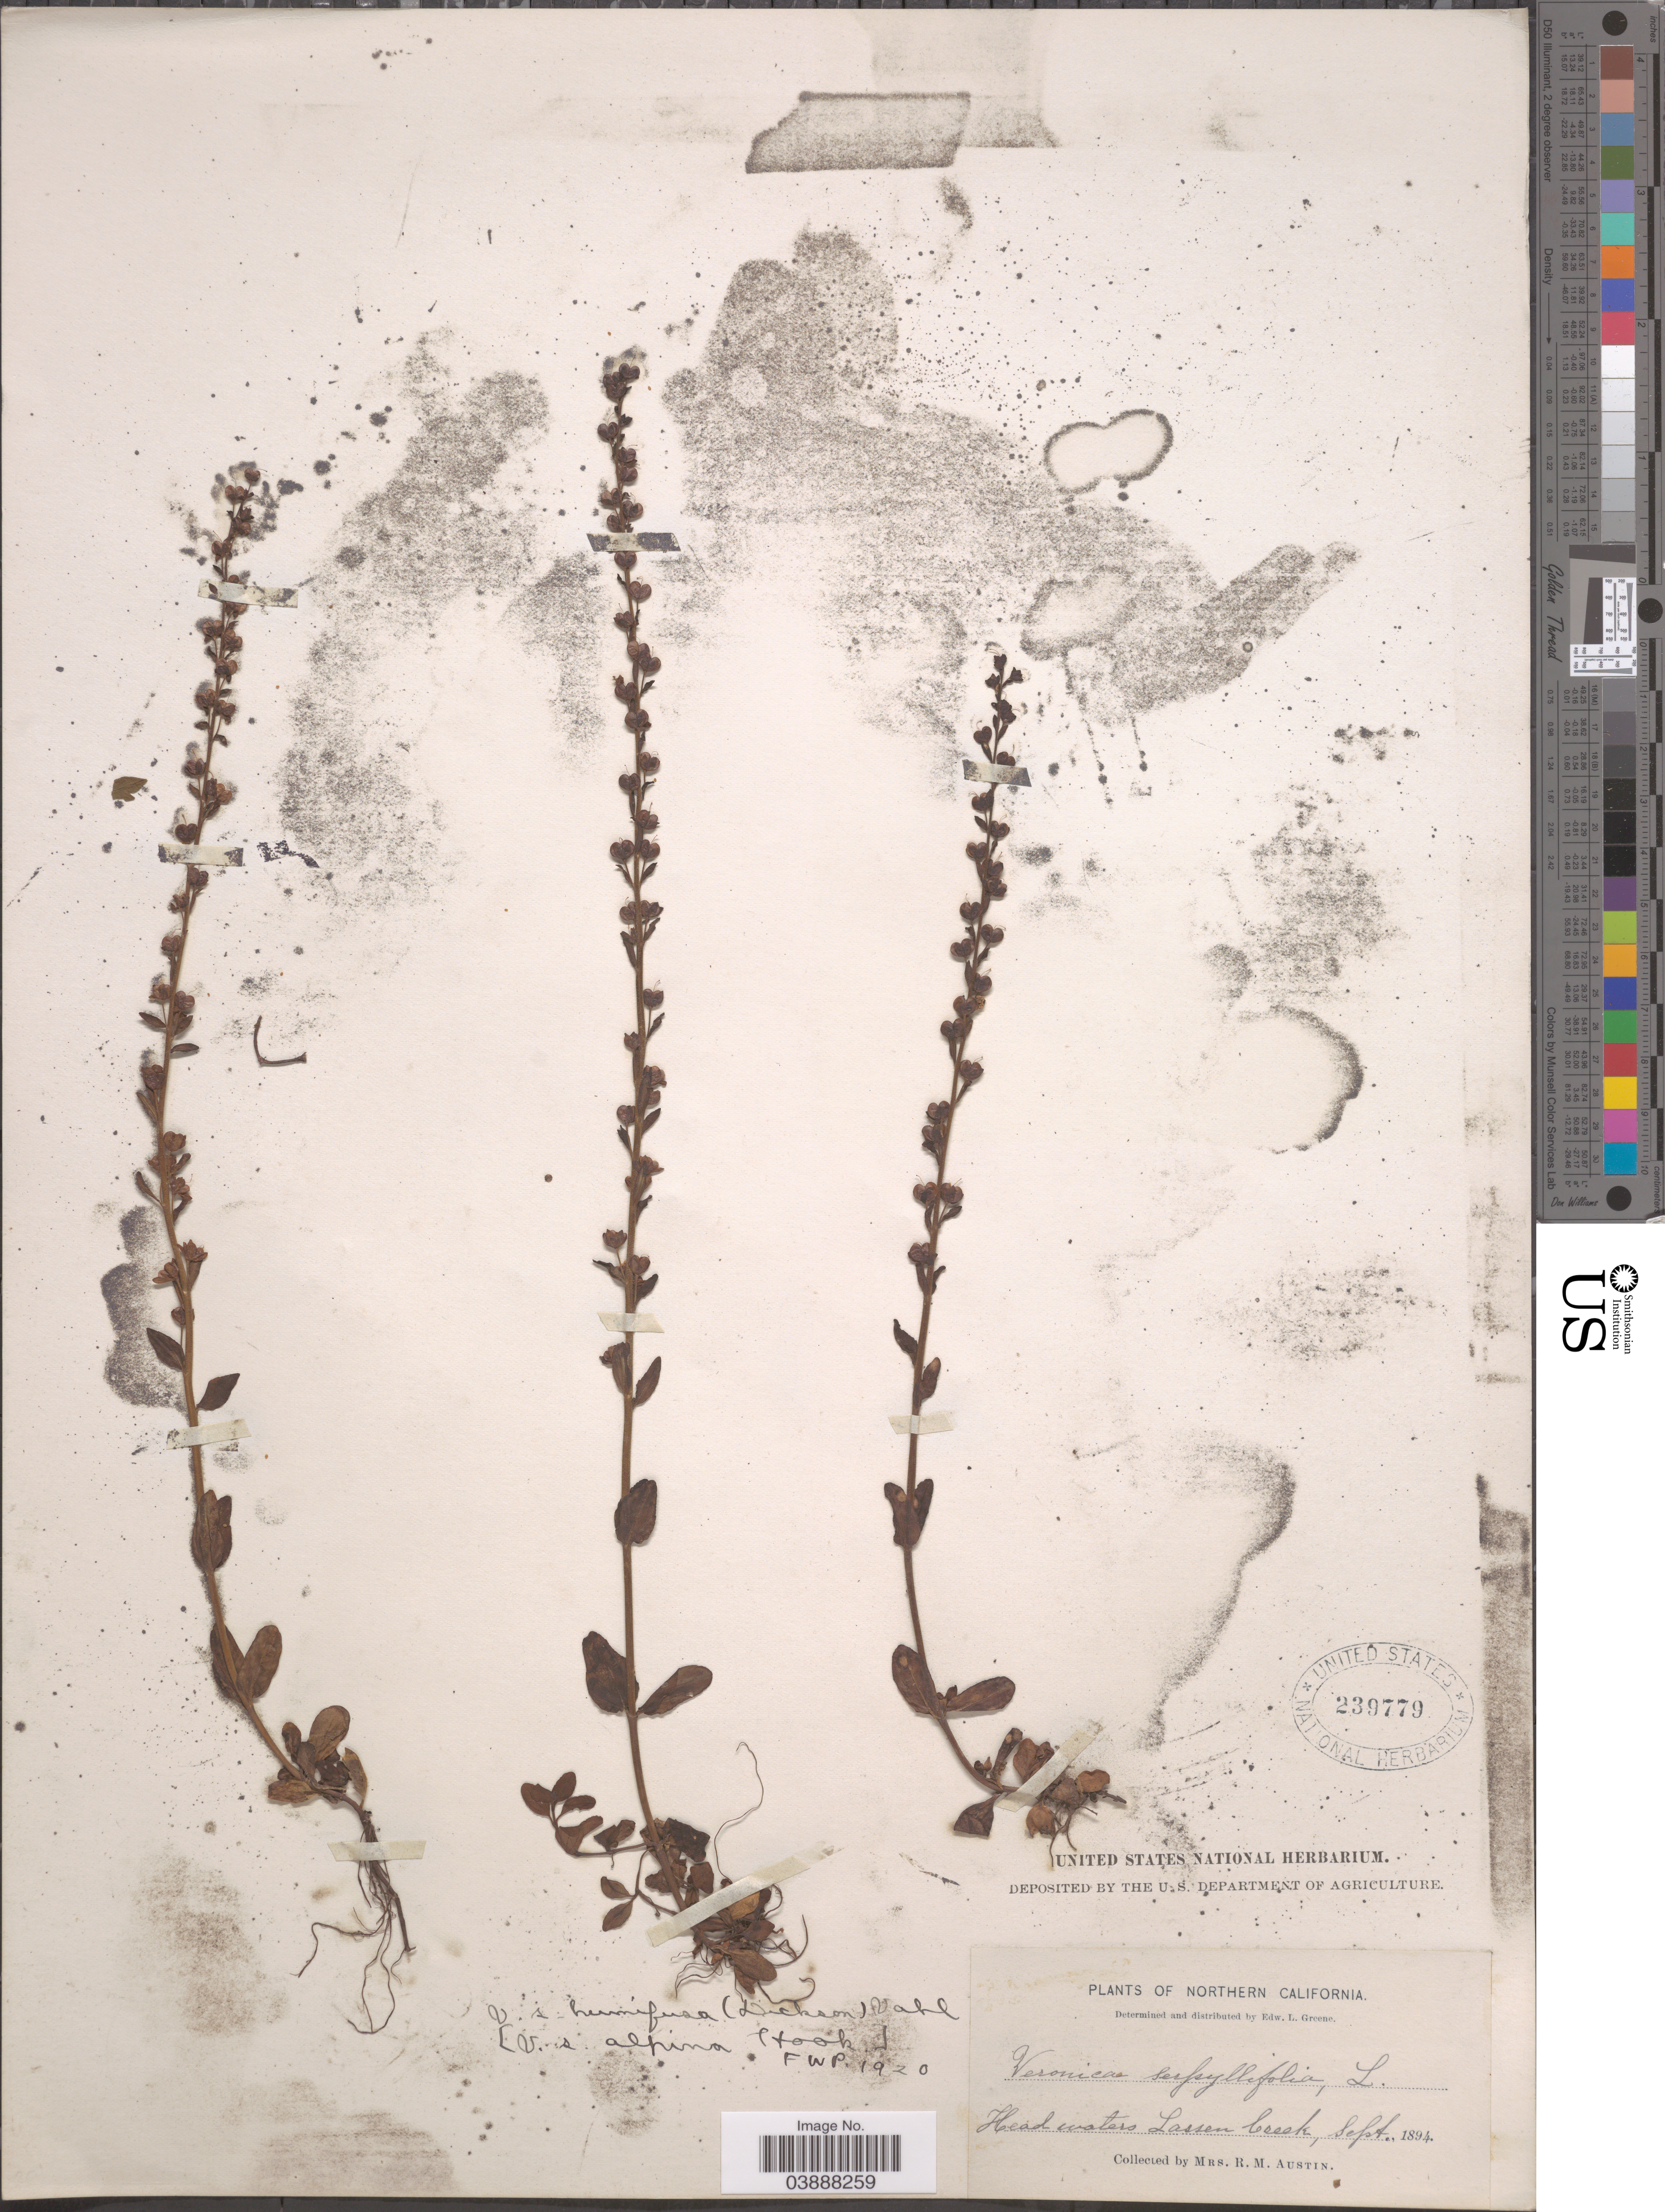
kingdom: Plantae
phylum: Tracheophyta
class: Magnoliopsida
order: Lamiales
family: Plantaginaceae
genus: Veronica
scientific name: Veronica serpyllifolia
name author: L.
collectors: R. Austin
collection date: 1894-09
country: United States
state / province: California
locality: Northern California. Headwaters Lassen Creek.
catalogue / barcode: US 239779